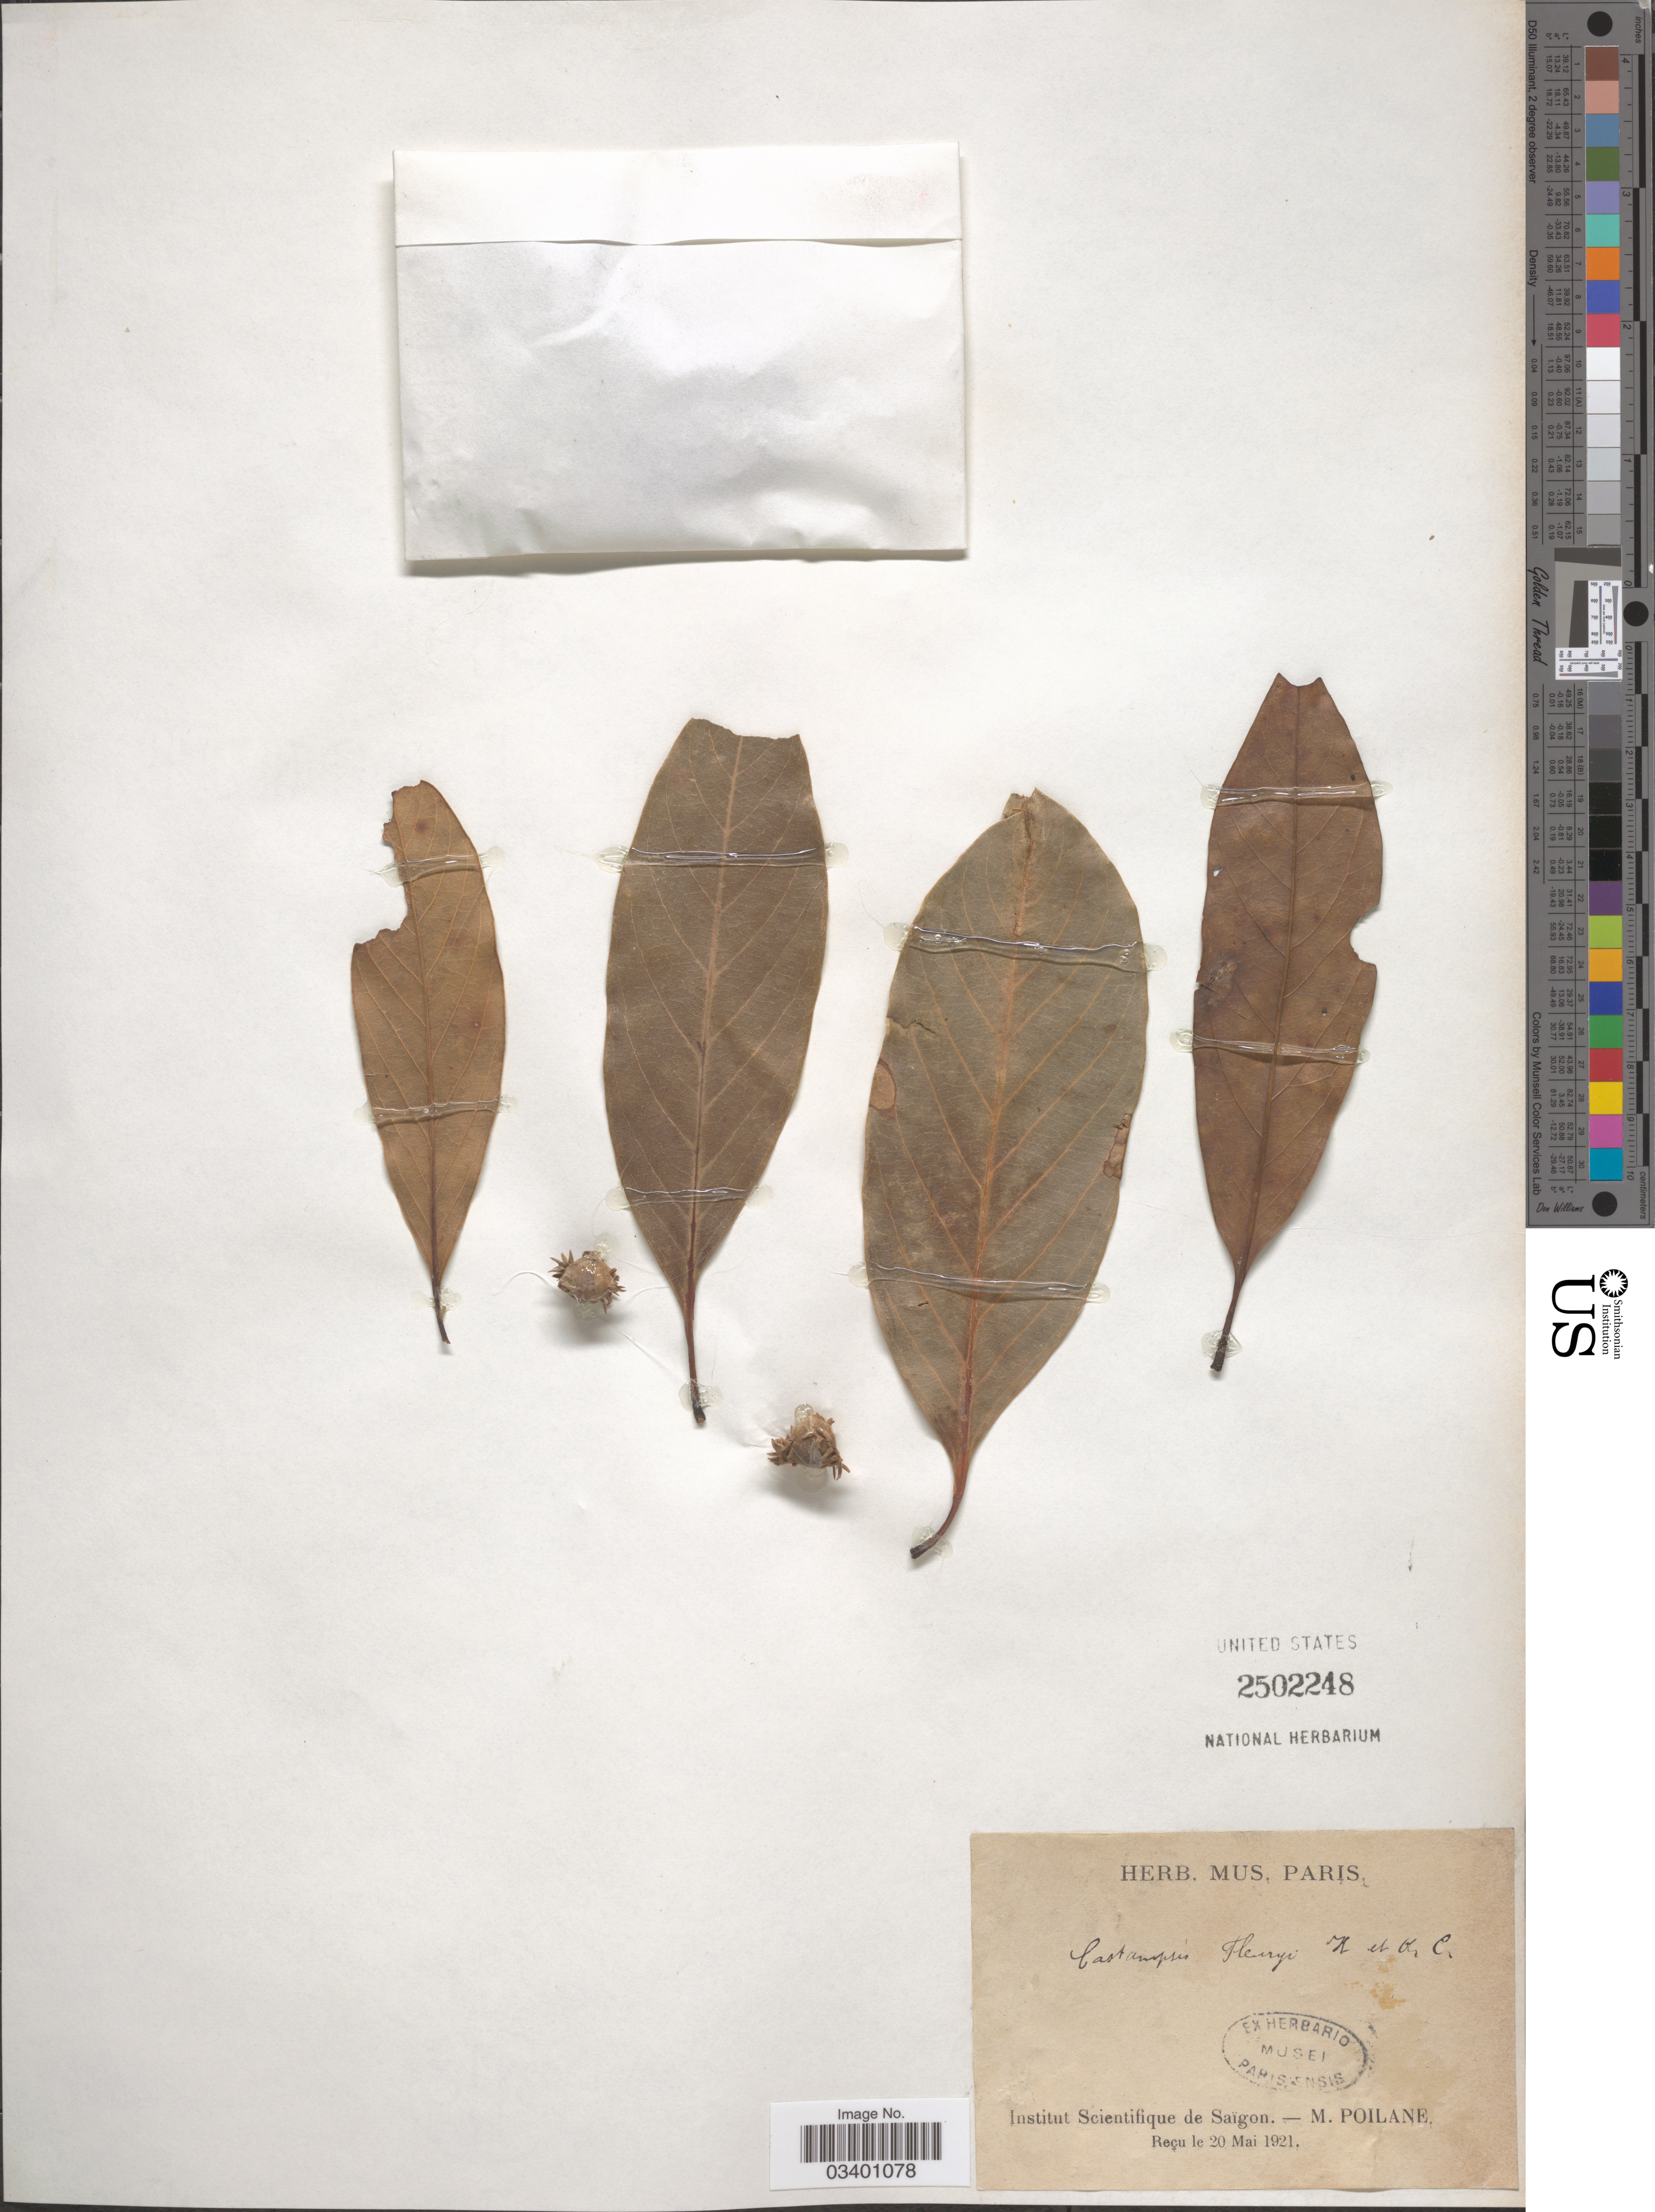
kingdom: Plantae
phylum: Tracheophyta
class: Magnoliopsida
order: Fagales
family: Fagaceae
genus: Castanopsis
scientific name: Castanopsis fleuryi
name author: Hickel & A. Camus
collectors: M. Poilane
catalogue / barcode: US 2502248